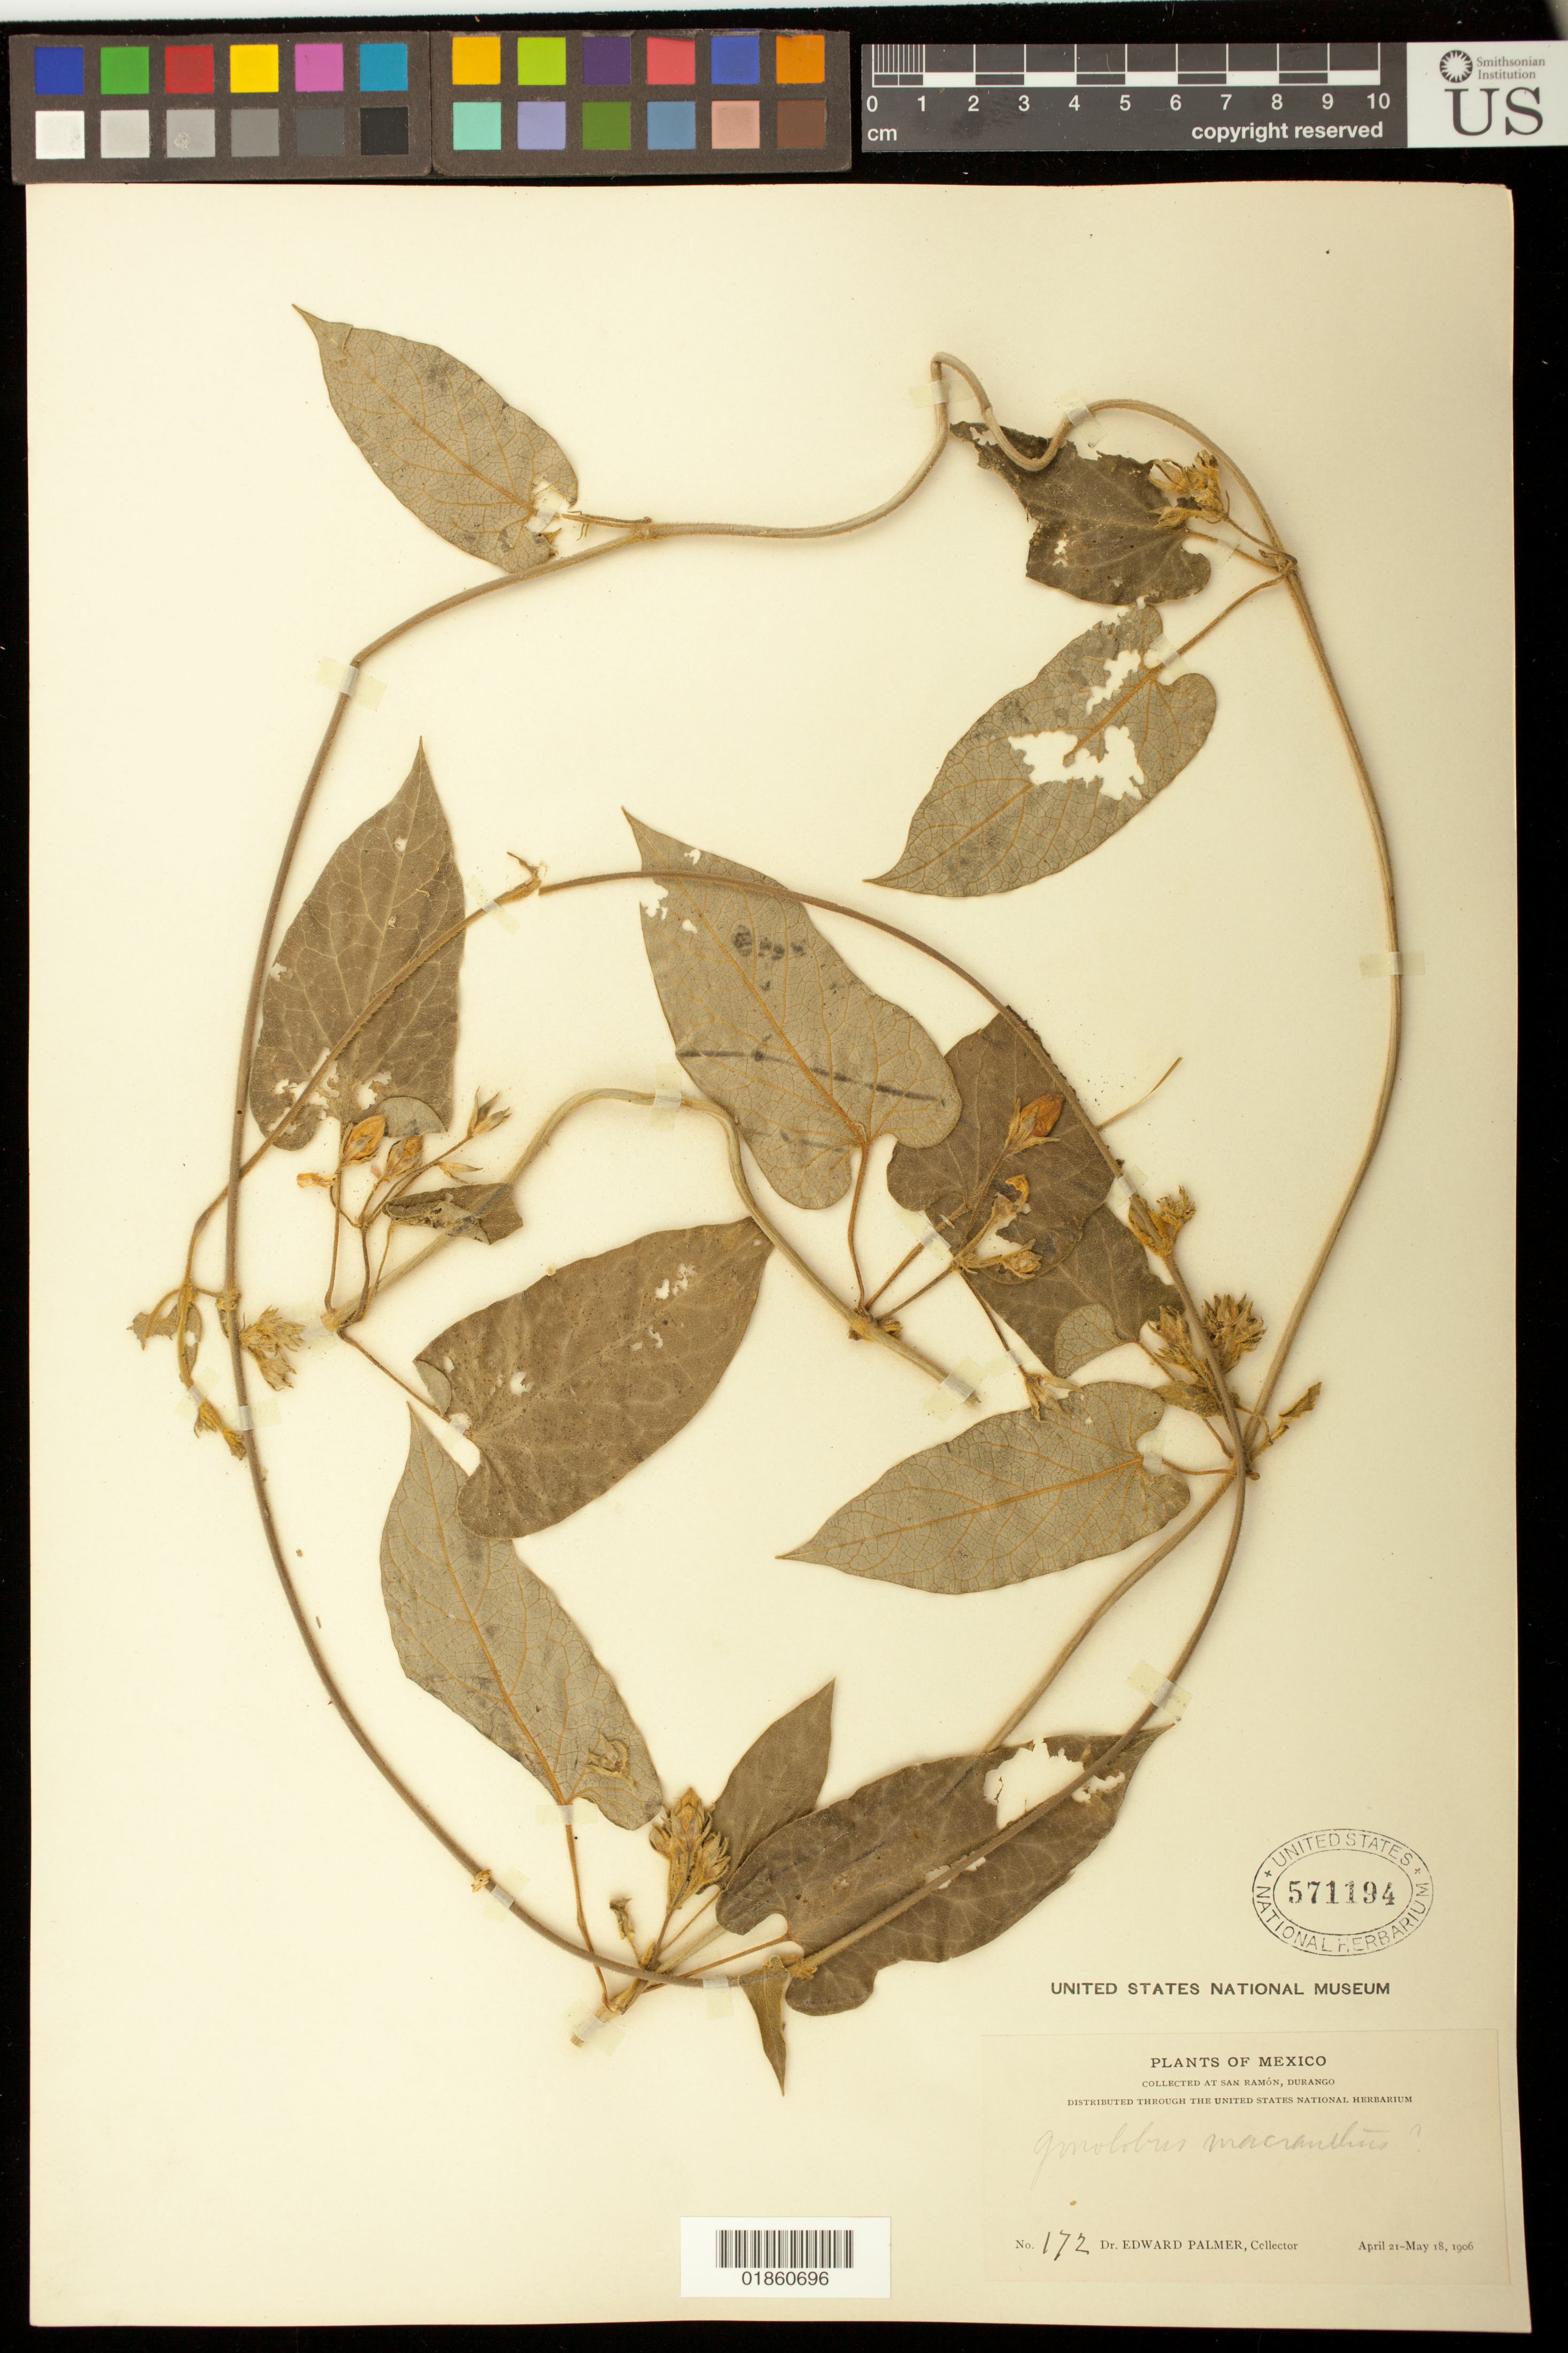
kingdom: Plantae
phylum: Tracheophyta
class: Magnoliopsida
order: Gentianales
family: Apocynaceae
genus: Gonolobus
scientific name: Gonolobus macranthus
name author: Kunze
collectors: E. Palmer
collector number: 172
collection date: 1906-04-21/1906-05-18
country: Mexico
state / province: Durango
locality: San Ramón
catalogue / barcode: US 571194